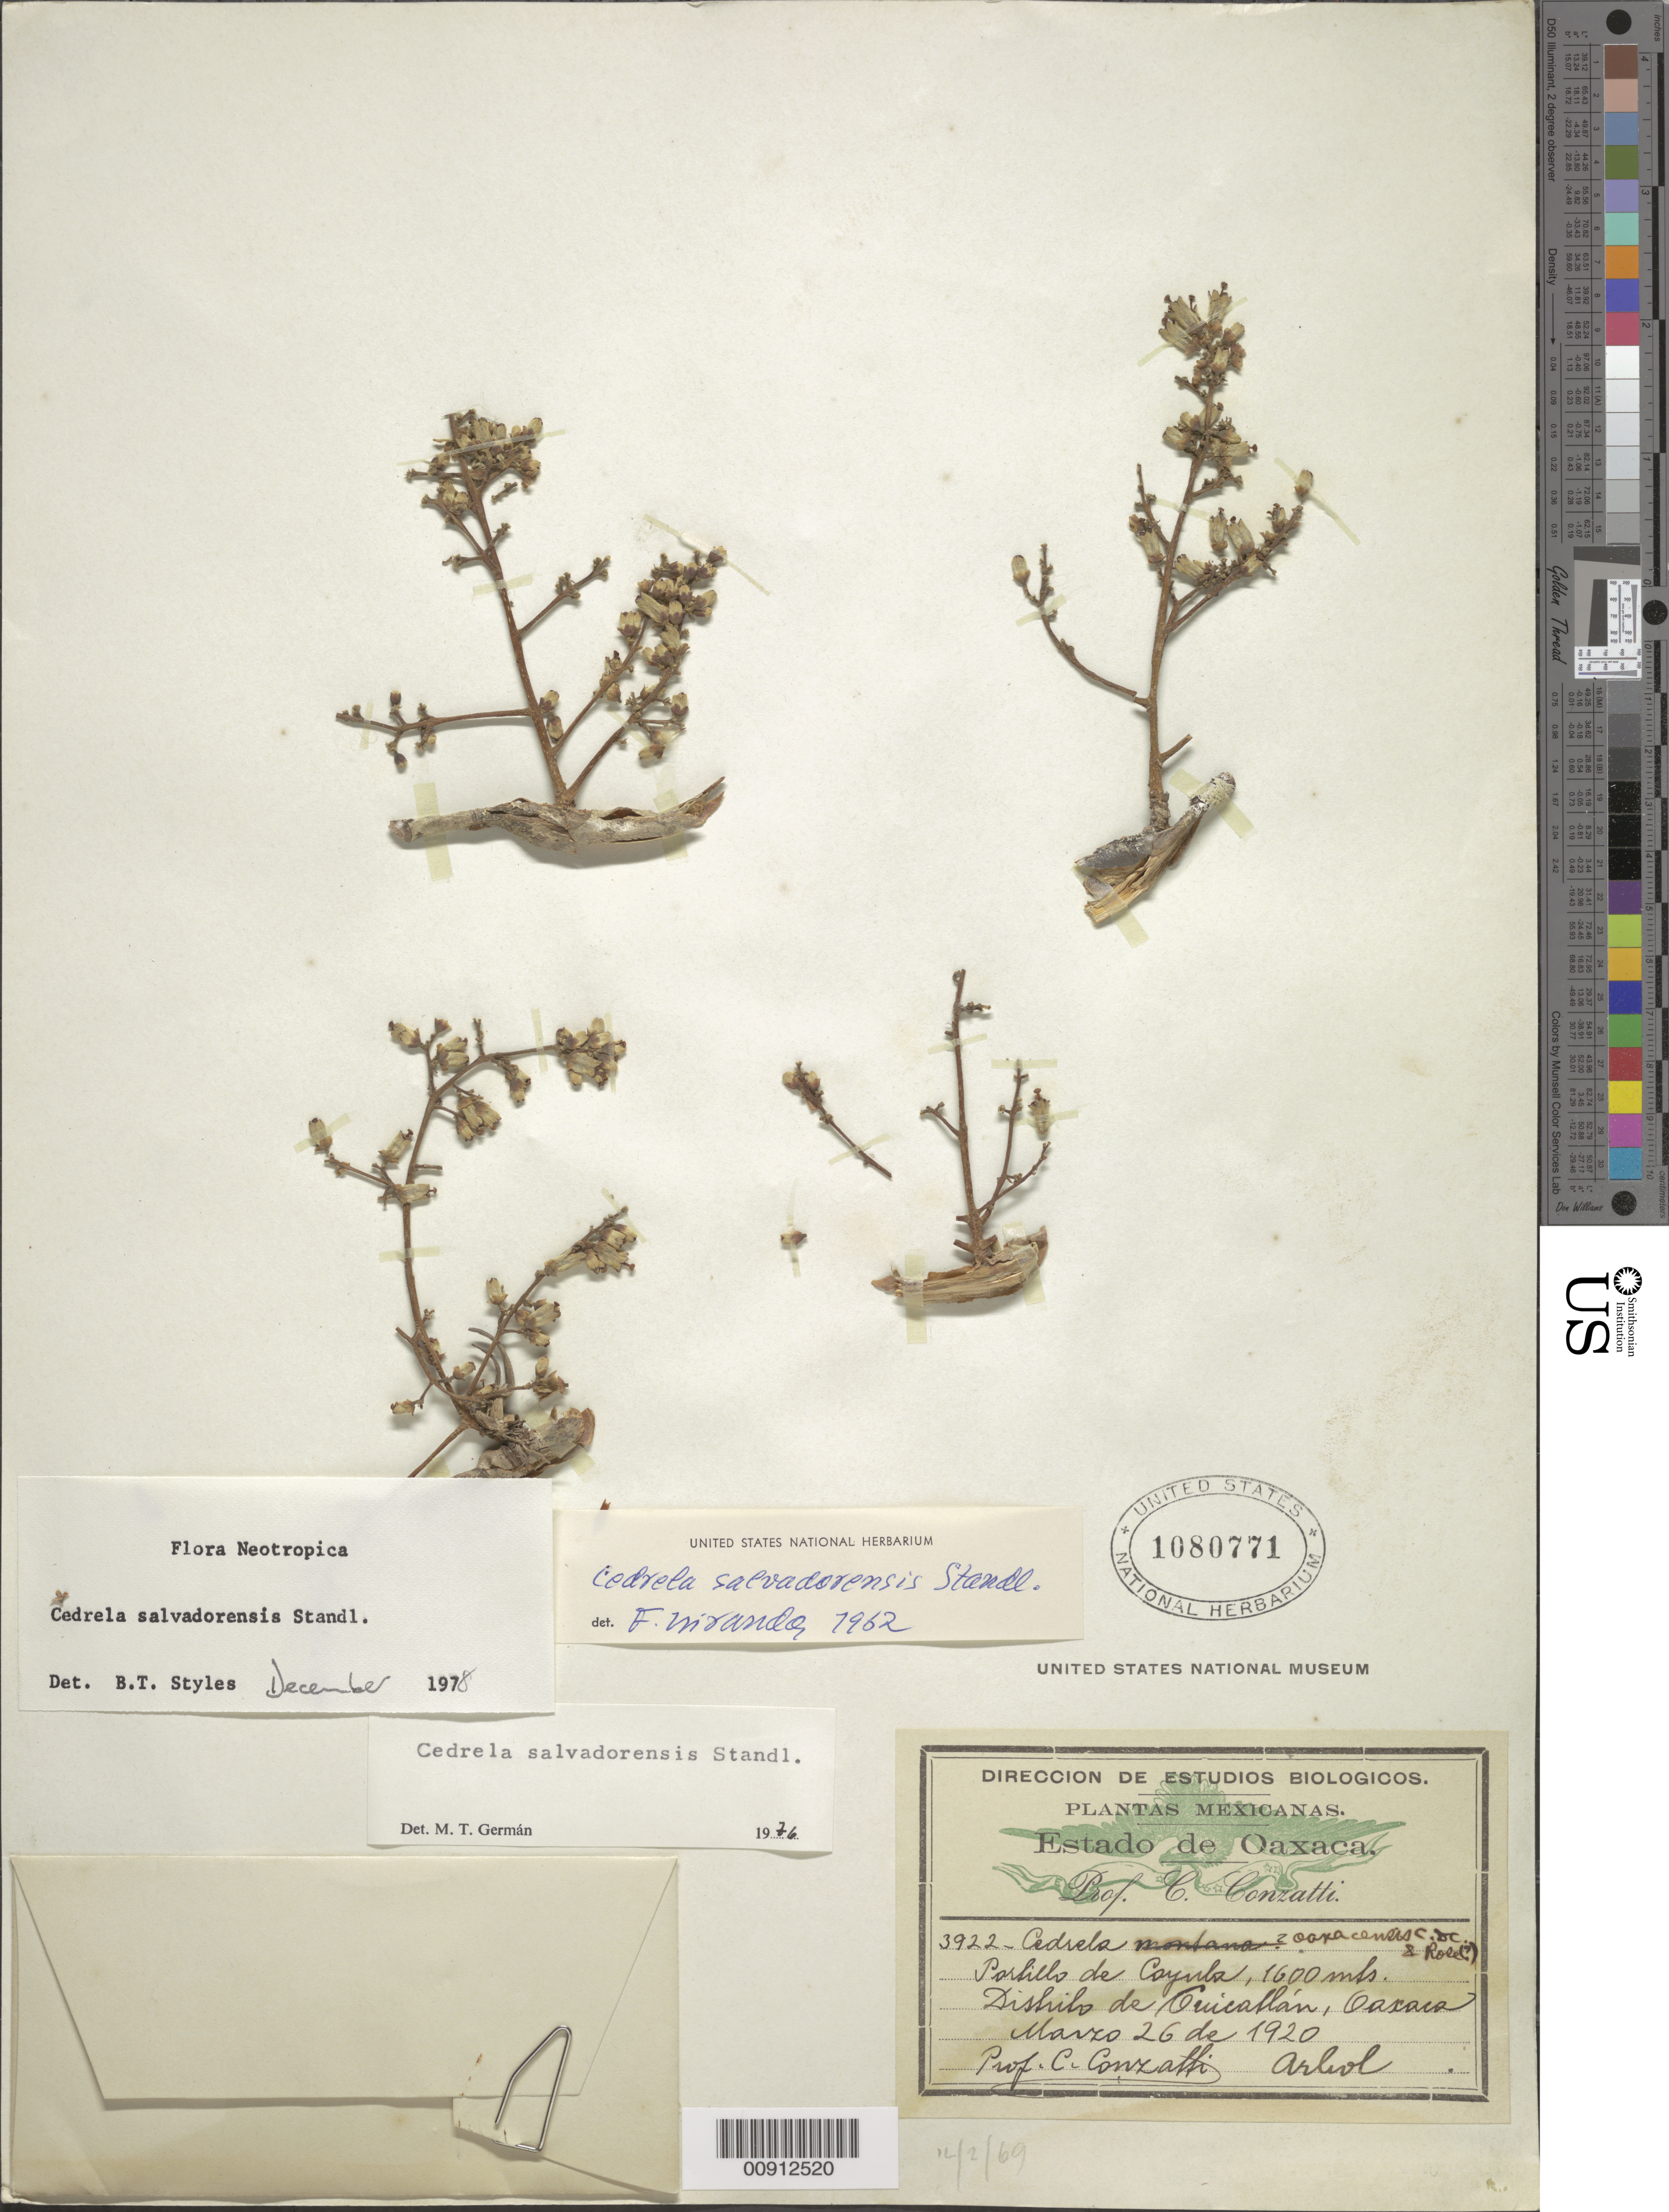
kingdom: Plantae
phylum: Tracheophyta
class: Magnoliopsida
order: Sapindales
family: Meliaceae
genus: Cedrela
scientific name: Cedrela salvadorensis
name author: Standl.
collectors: C. Conzatti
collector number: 3922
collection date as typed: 26 Mar 1920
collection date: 1920-03-26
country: Mexico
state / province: Oaxaca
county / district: Cuicatlán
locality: Portillo de Coyula, Distrito de Cuicatlán, Oaxaca.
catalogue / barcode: US 1080771